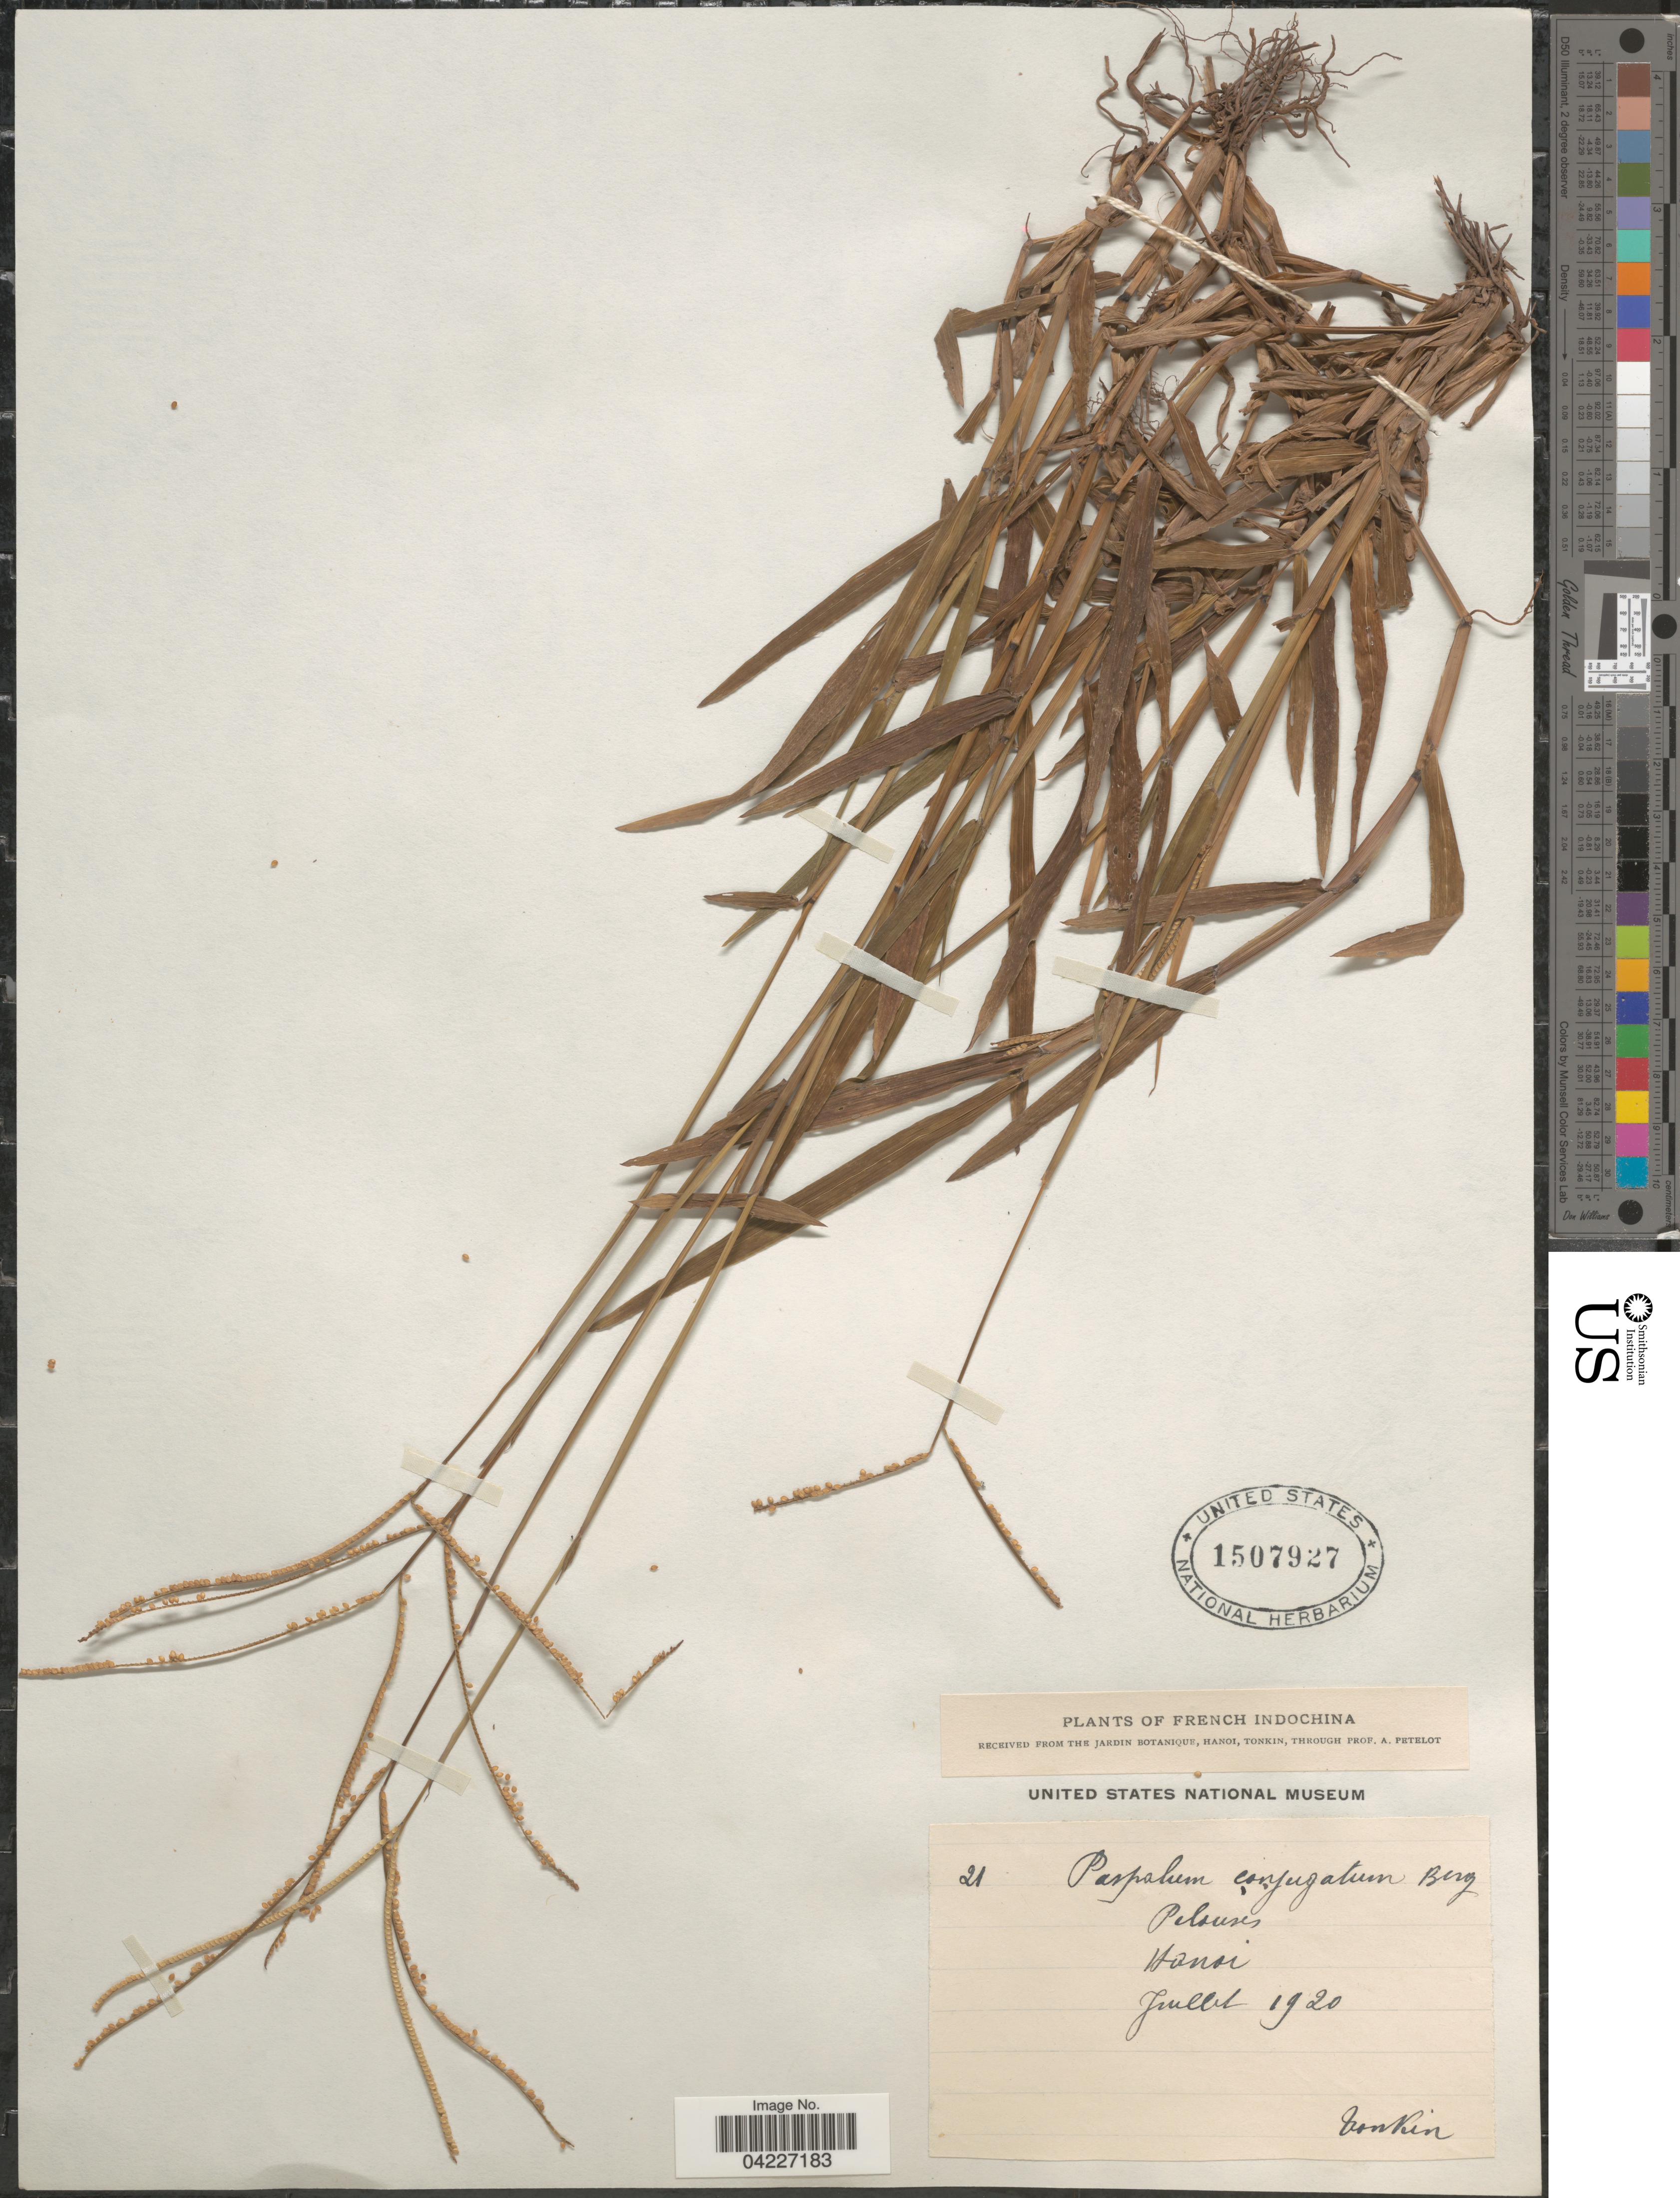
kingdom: Plantae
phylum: Tracheophyta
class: Liliopsida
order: Poales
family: Poaceae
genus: Paspalum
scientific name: Paspalum conjugatum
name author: P.J. Bergius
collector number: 21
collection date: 1920-07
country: Vietnam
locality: French Indochina. Pelouses. Hanoi. Tonkin.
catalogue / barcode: US 1507927